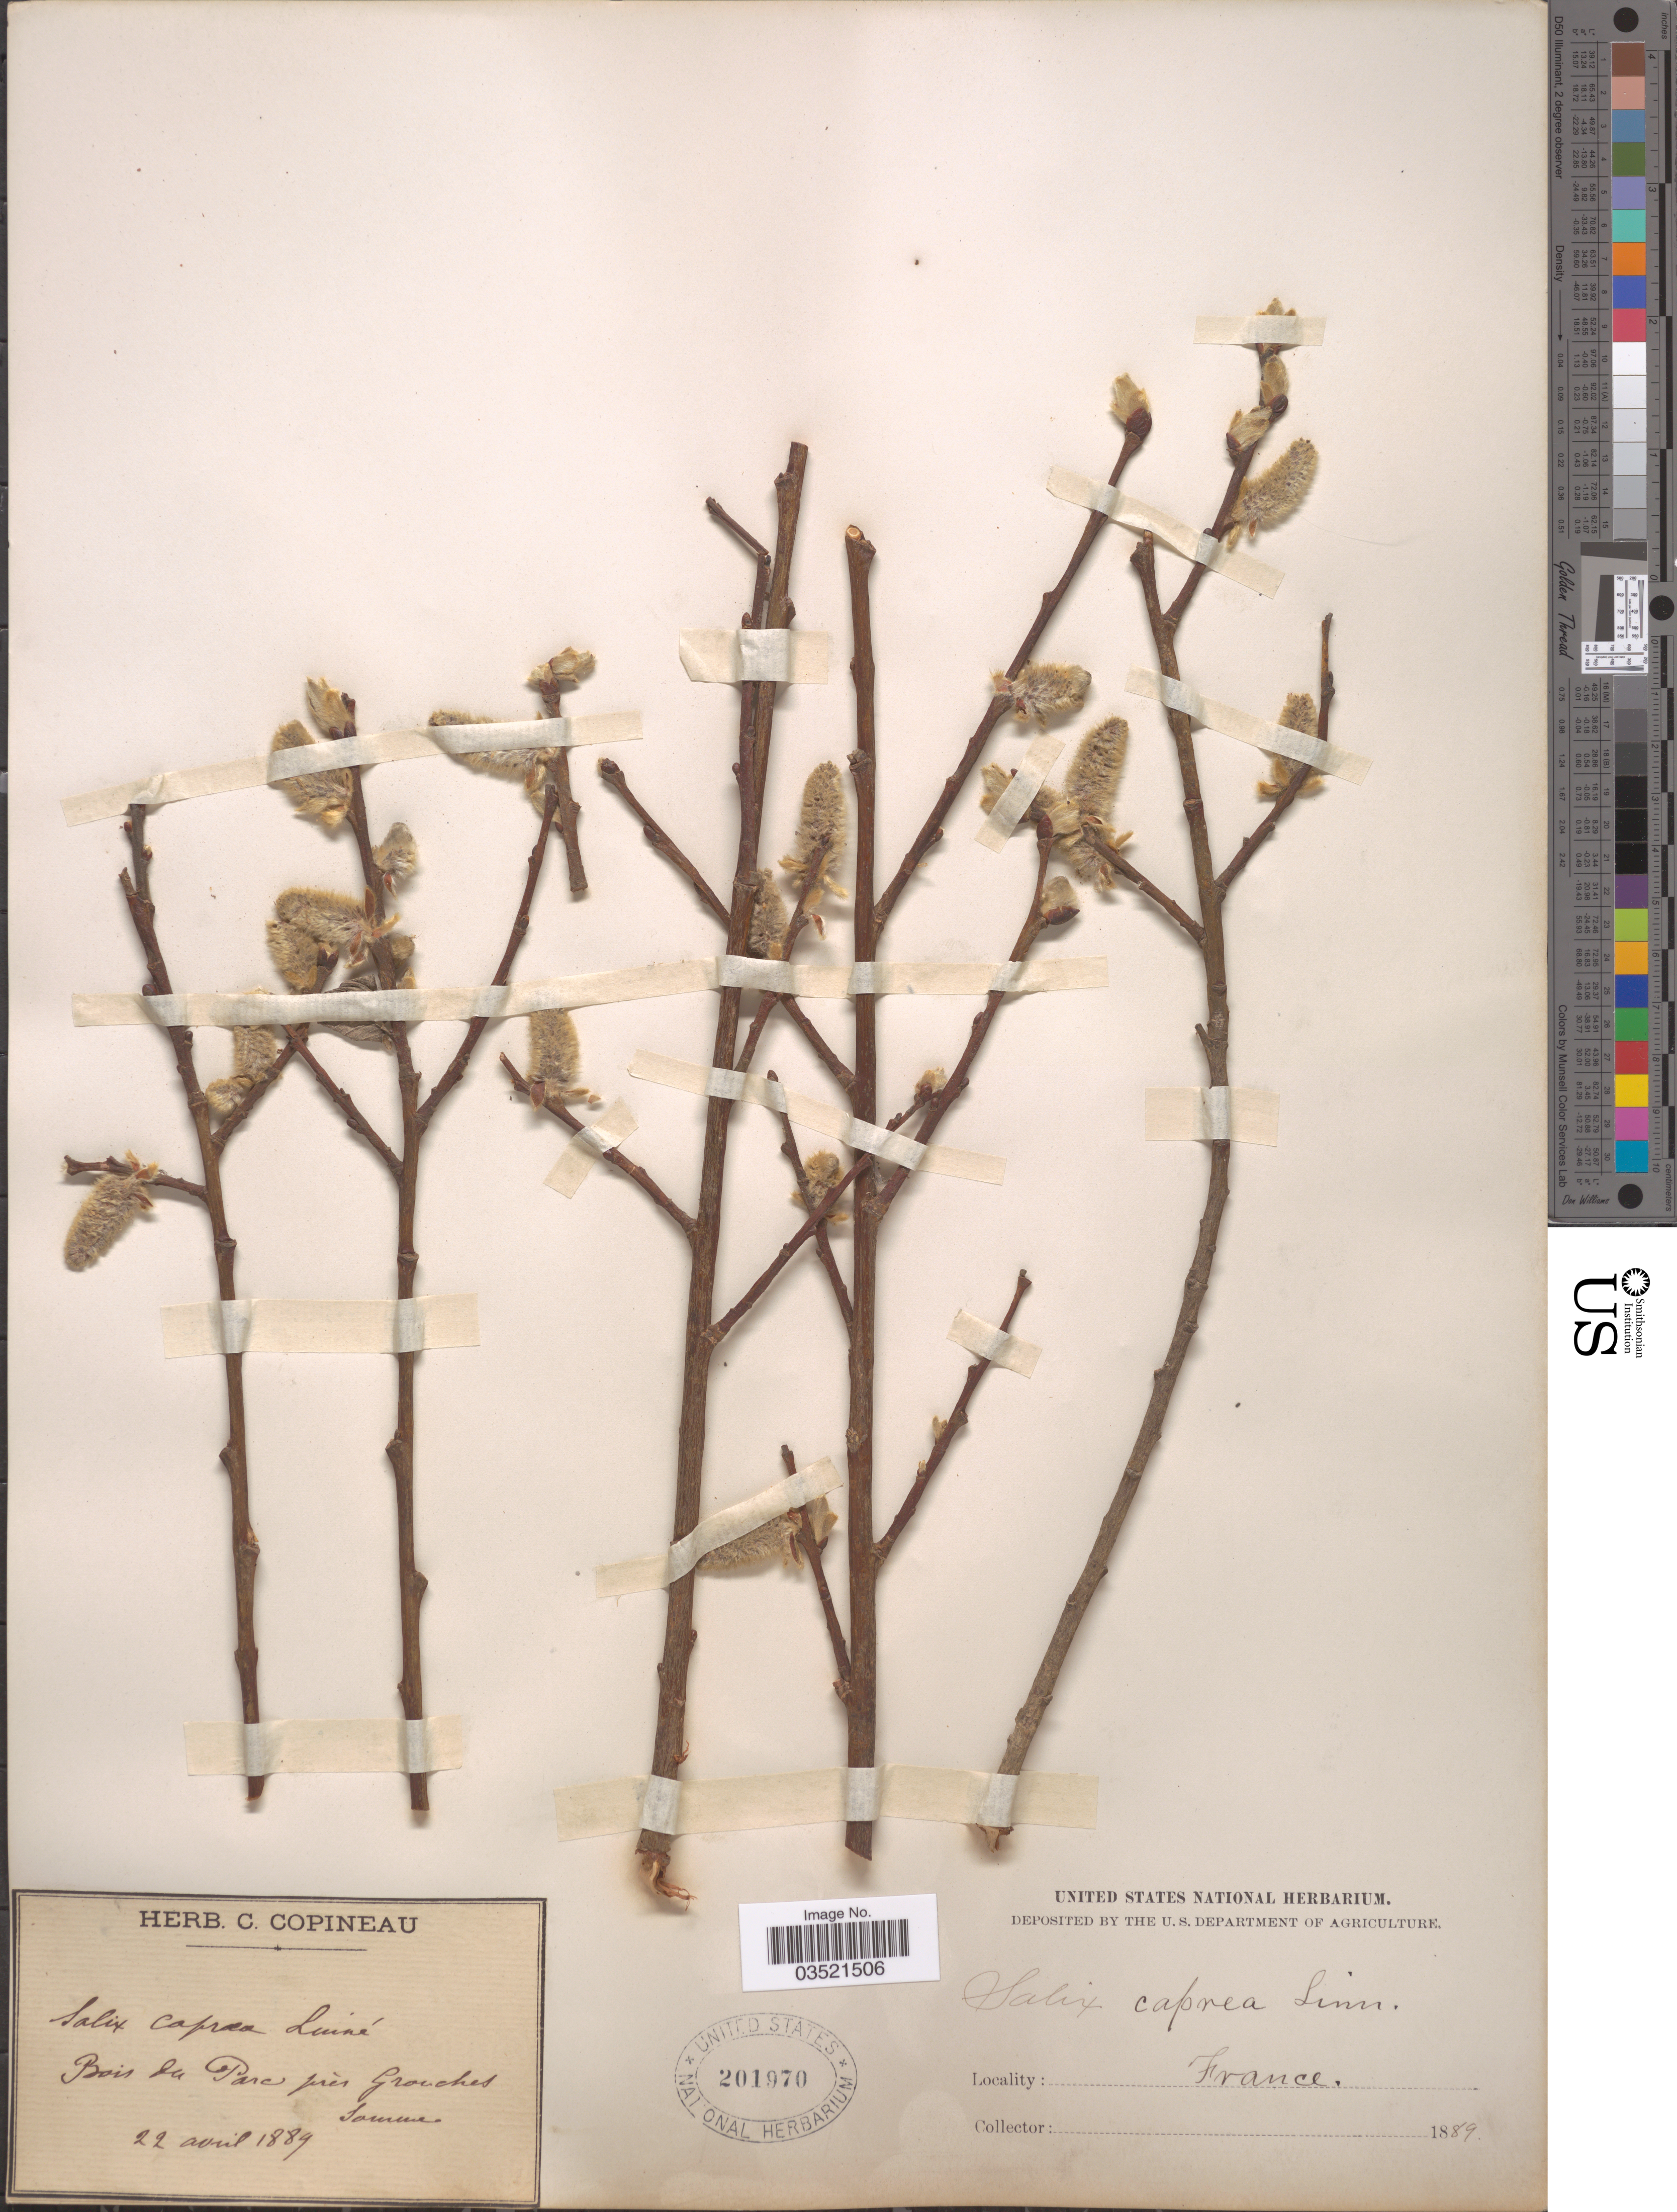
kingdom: Plantae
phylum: Tracheophyta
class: Magnoliopsida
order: Malpighiales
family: Salicaceae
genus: Salix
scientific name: Salix caprea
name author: L.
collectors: ex herb. C. Copineau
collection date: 1889-04-22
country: France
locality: Bois du Parc près Grouches Somme.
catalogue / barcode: US 201970